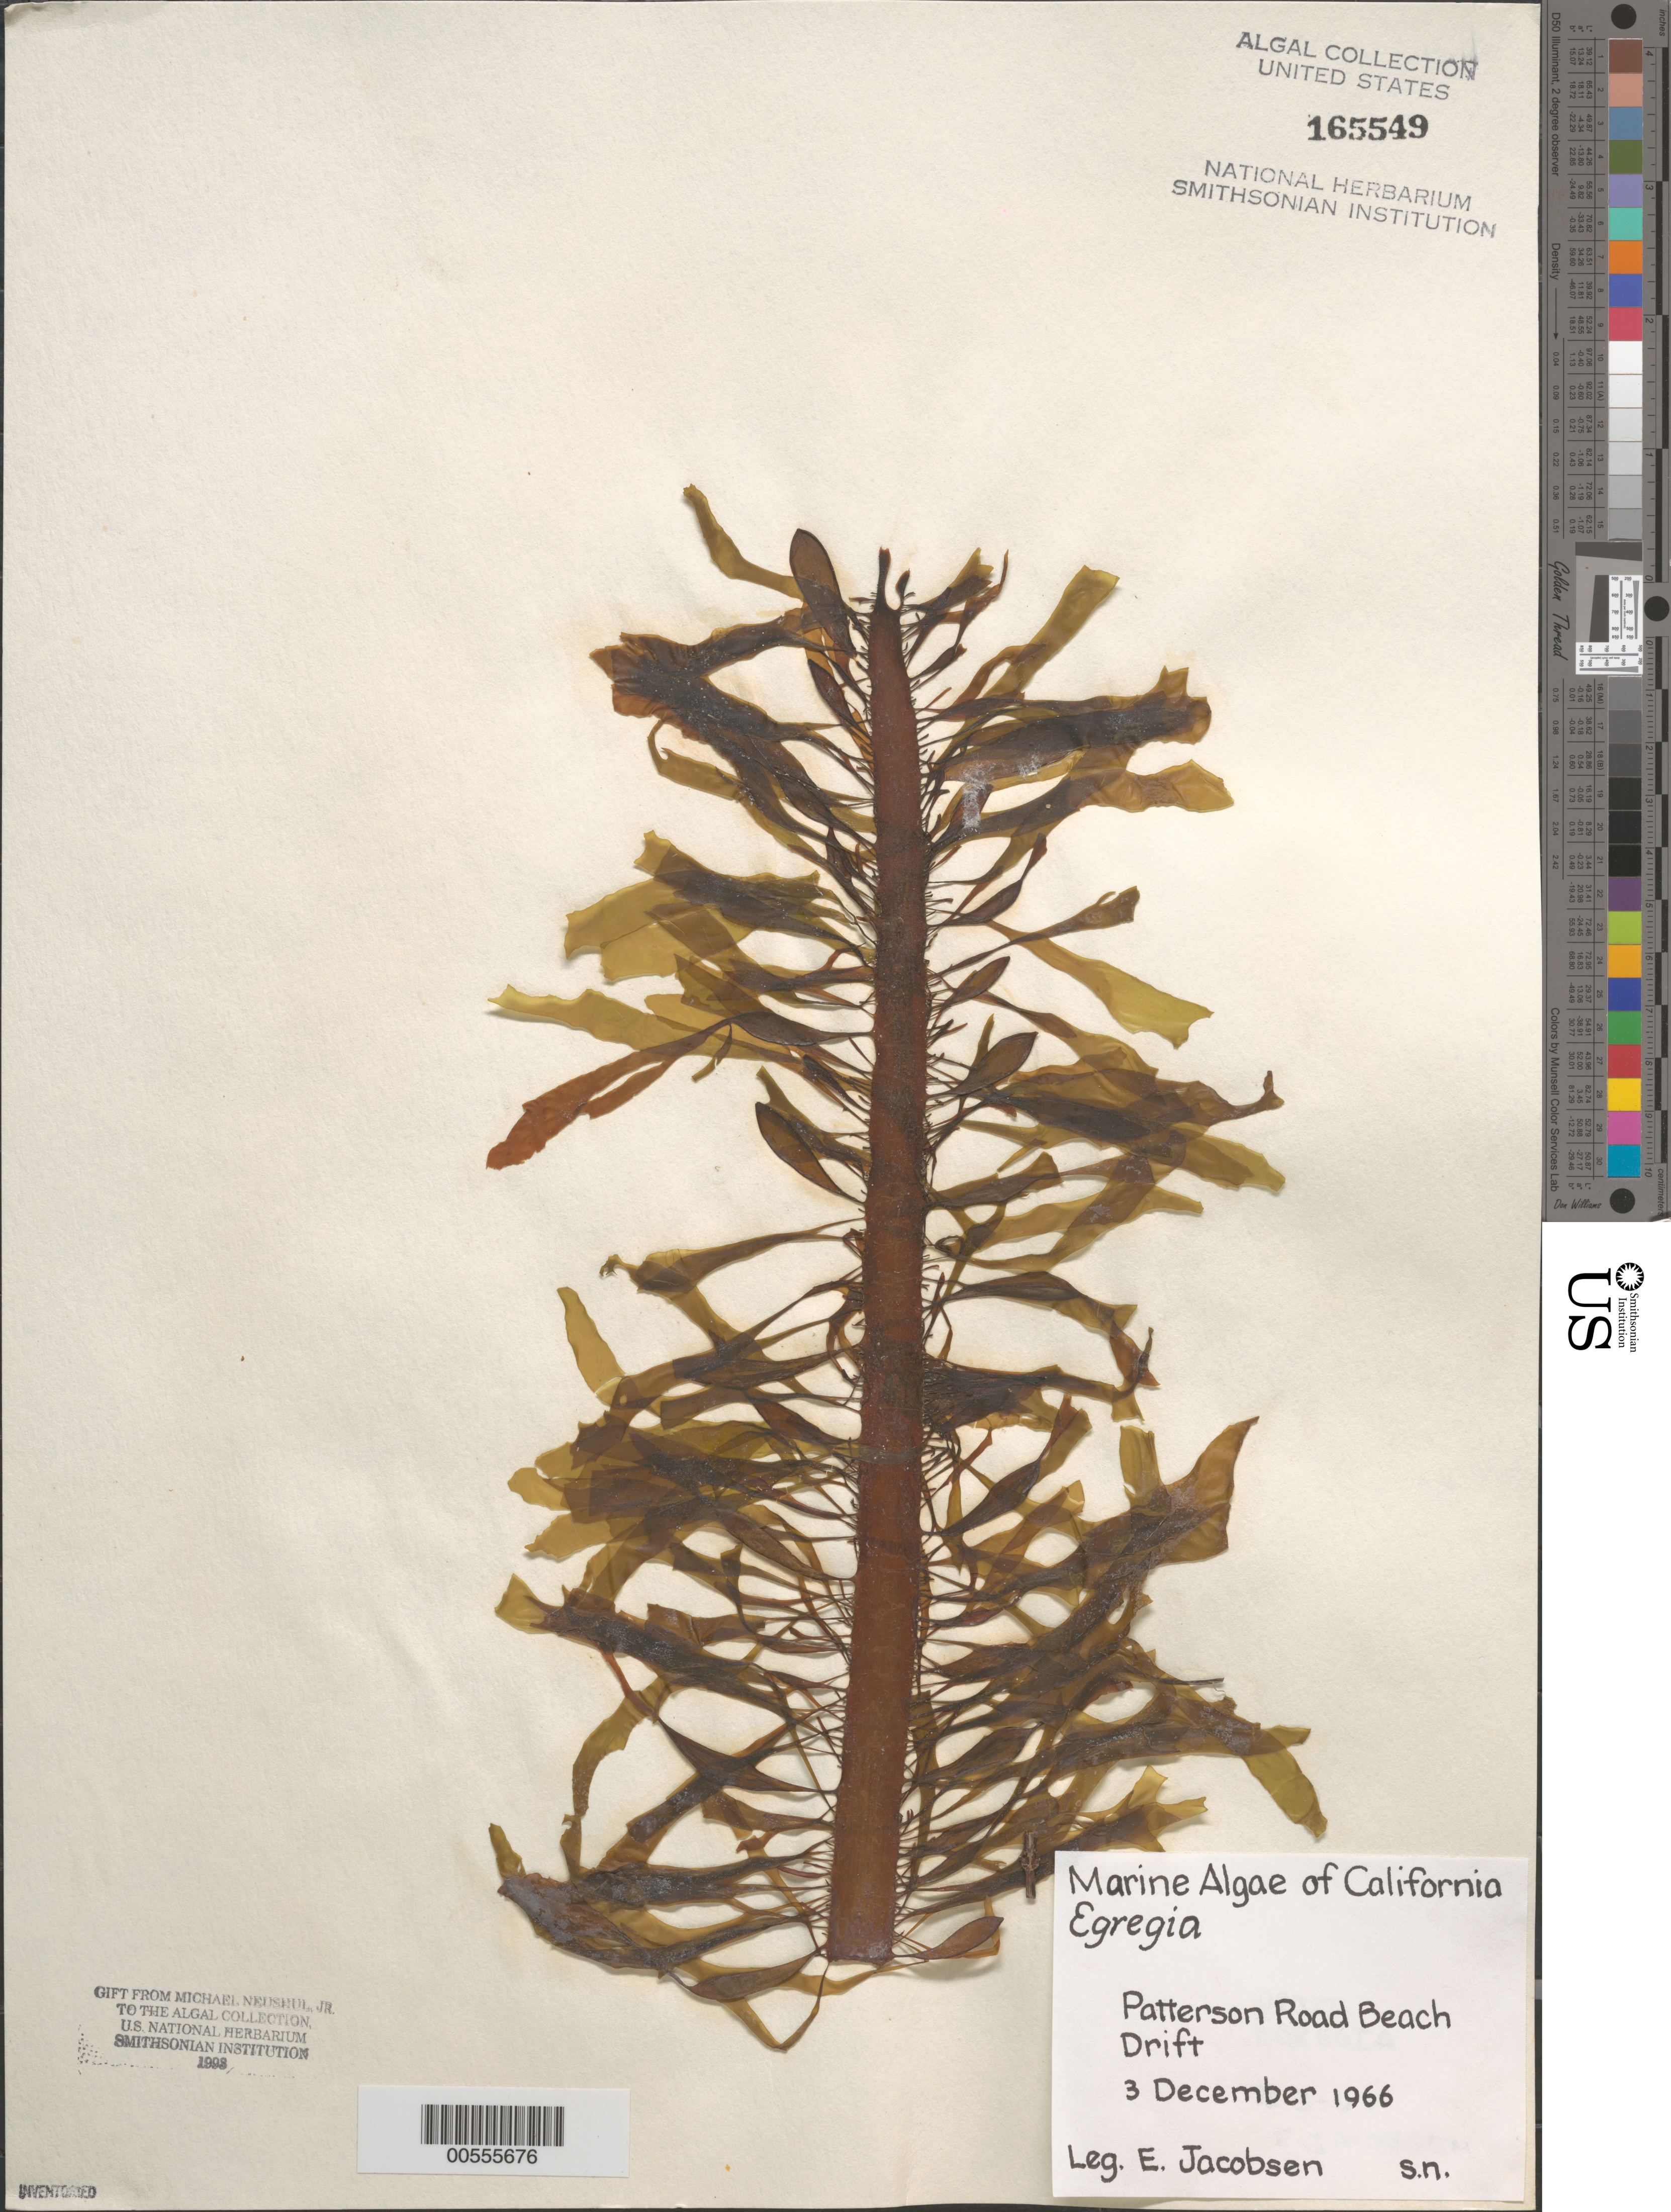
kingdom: Chromista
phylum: Ochrophyta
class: Phaeophyceae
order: Laminariales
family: Lessoniaceae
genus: Egregia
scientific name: Egregia sp.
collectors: E. Jacobsen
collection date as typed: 03 Dec 1966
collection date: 1966-12-03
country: United States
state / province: California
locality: Patterson Road Beach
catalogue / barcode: US 165549